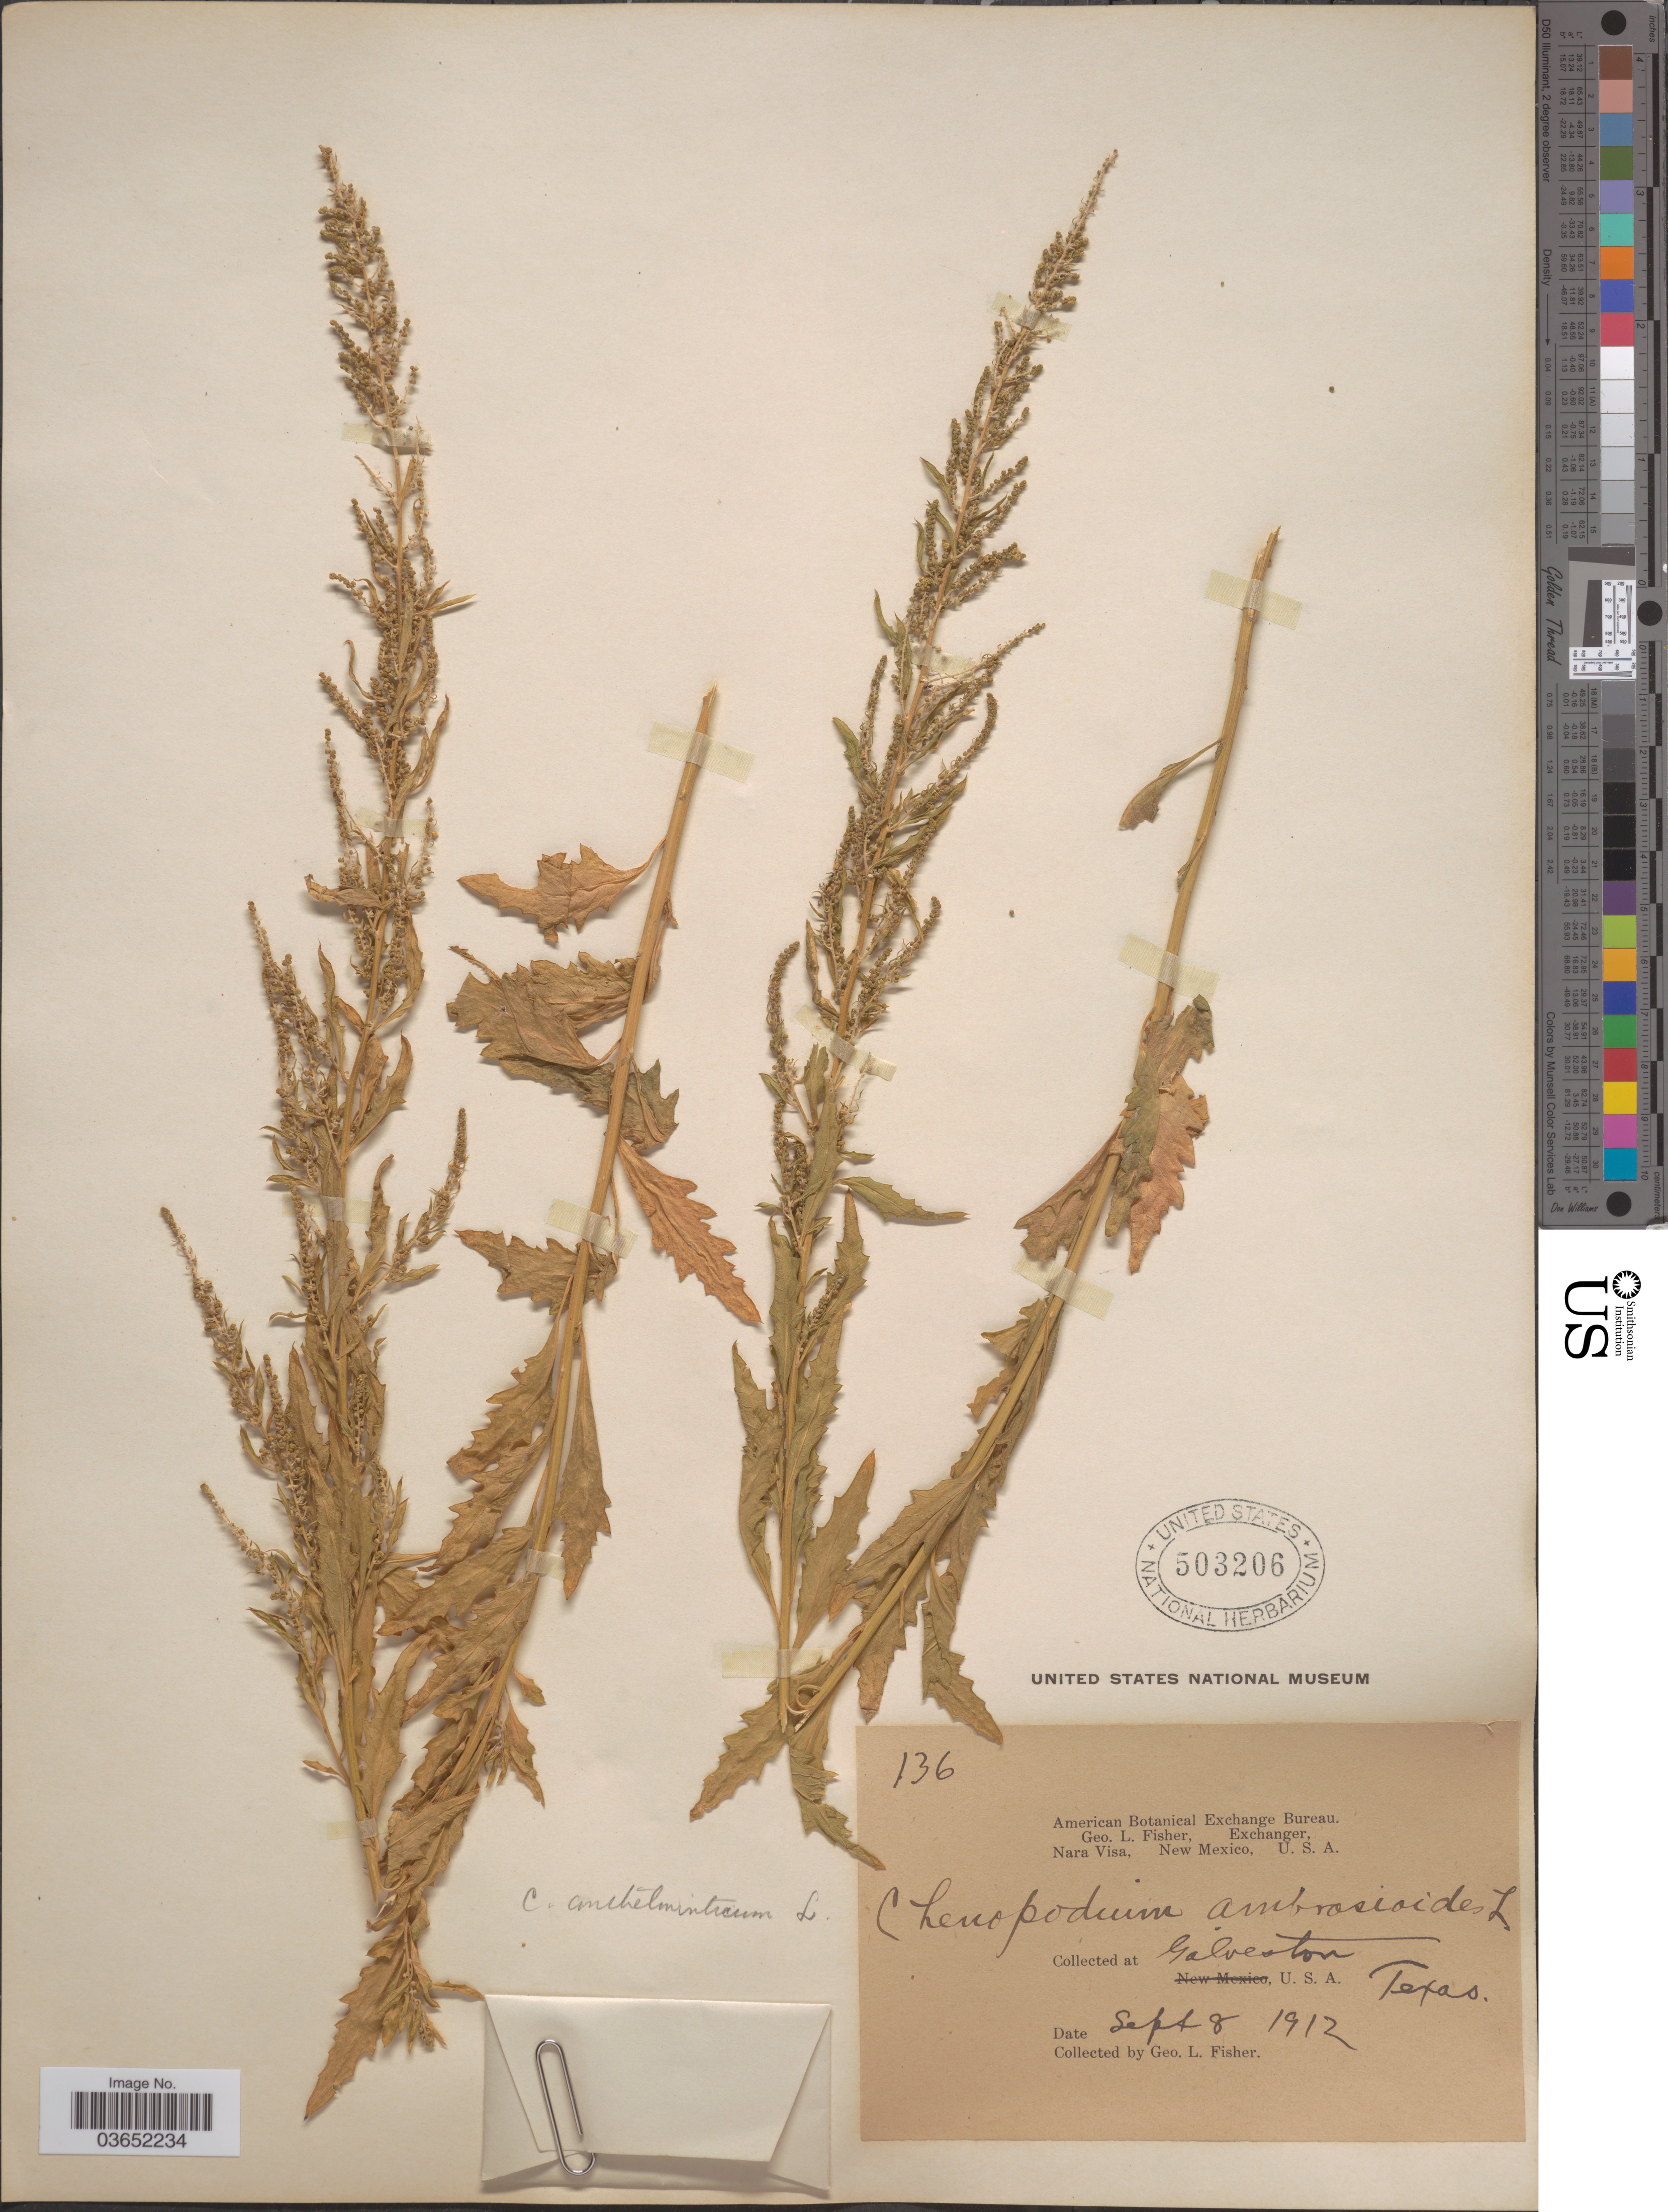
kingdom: Plantae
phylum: Tracheophyta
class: Magnoliopsida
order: Caryophyllales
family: Amaranthaceae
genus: Chenopodium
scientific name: Chenopodium ambrosioides var. anthelminticum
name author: (L.) A. Gray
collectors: G. L. Fisher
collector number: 136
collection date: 1912-09-08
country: United States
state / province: Texas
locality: Galveston.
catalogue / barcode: US 503206